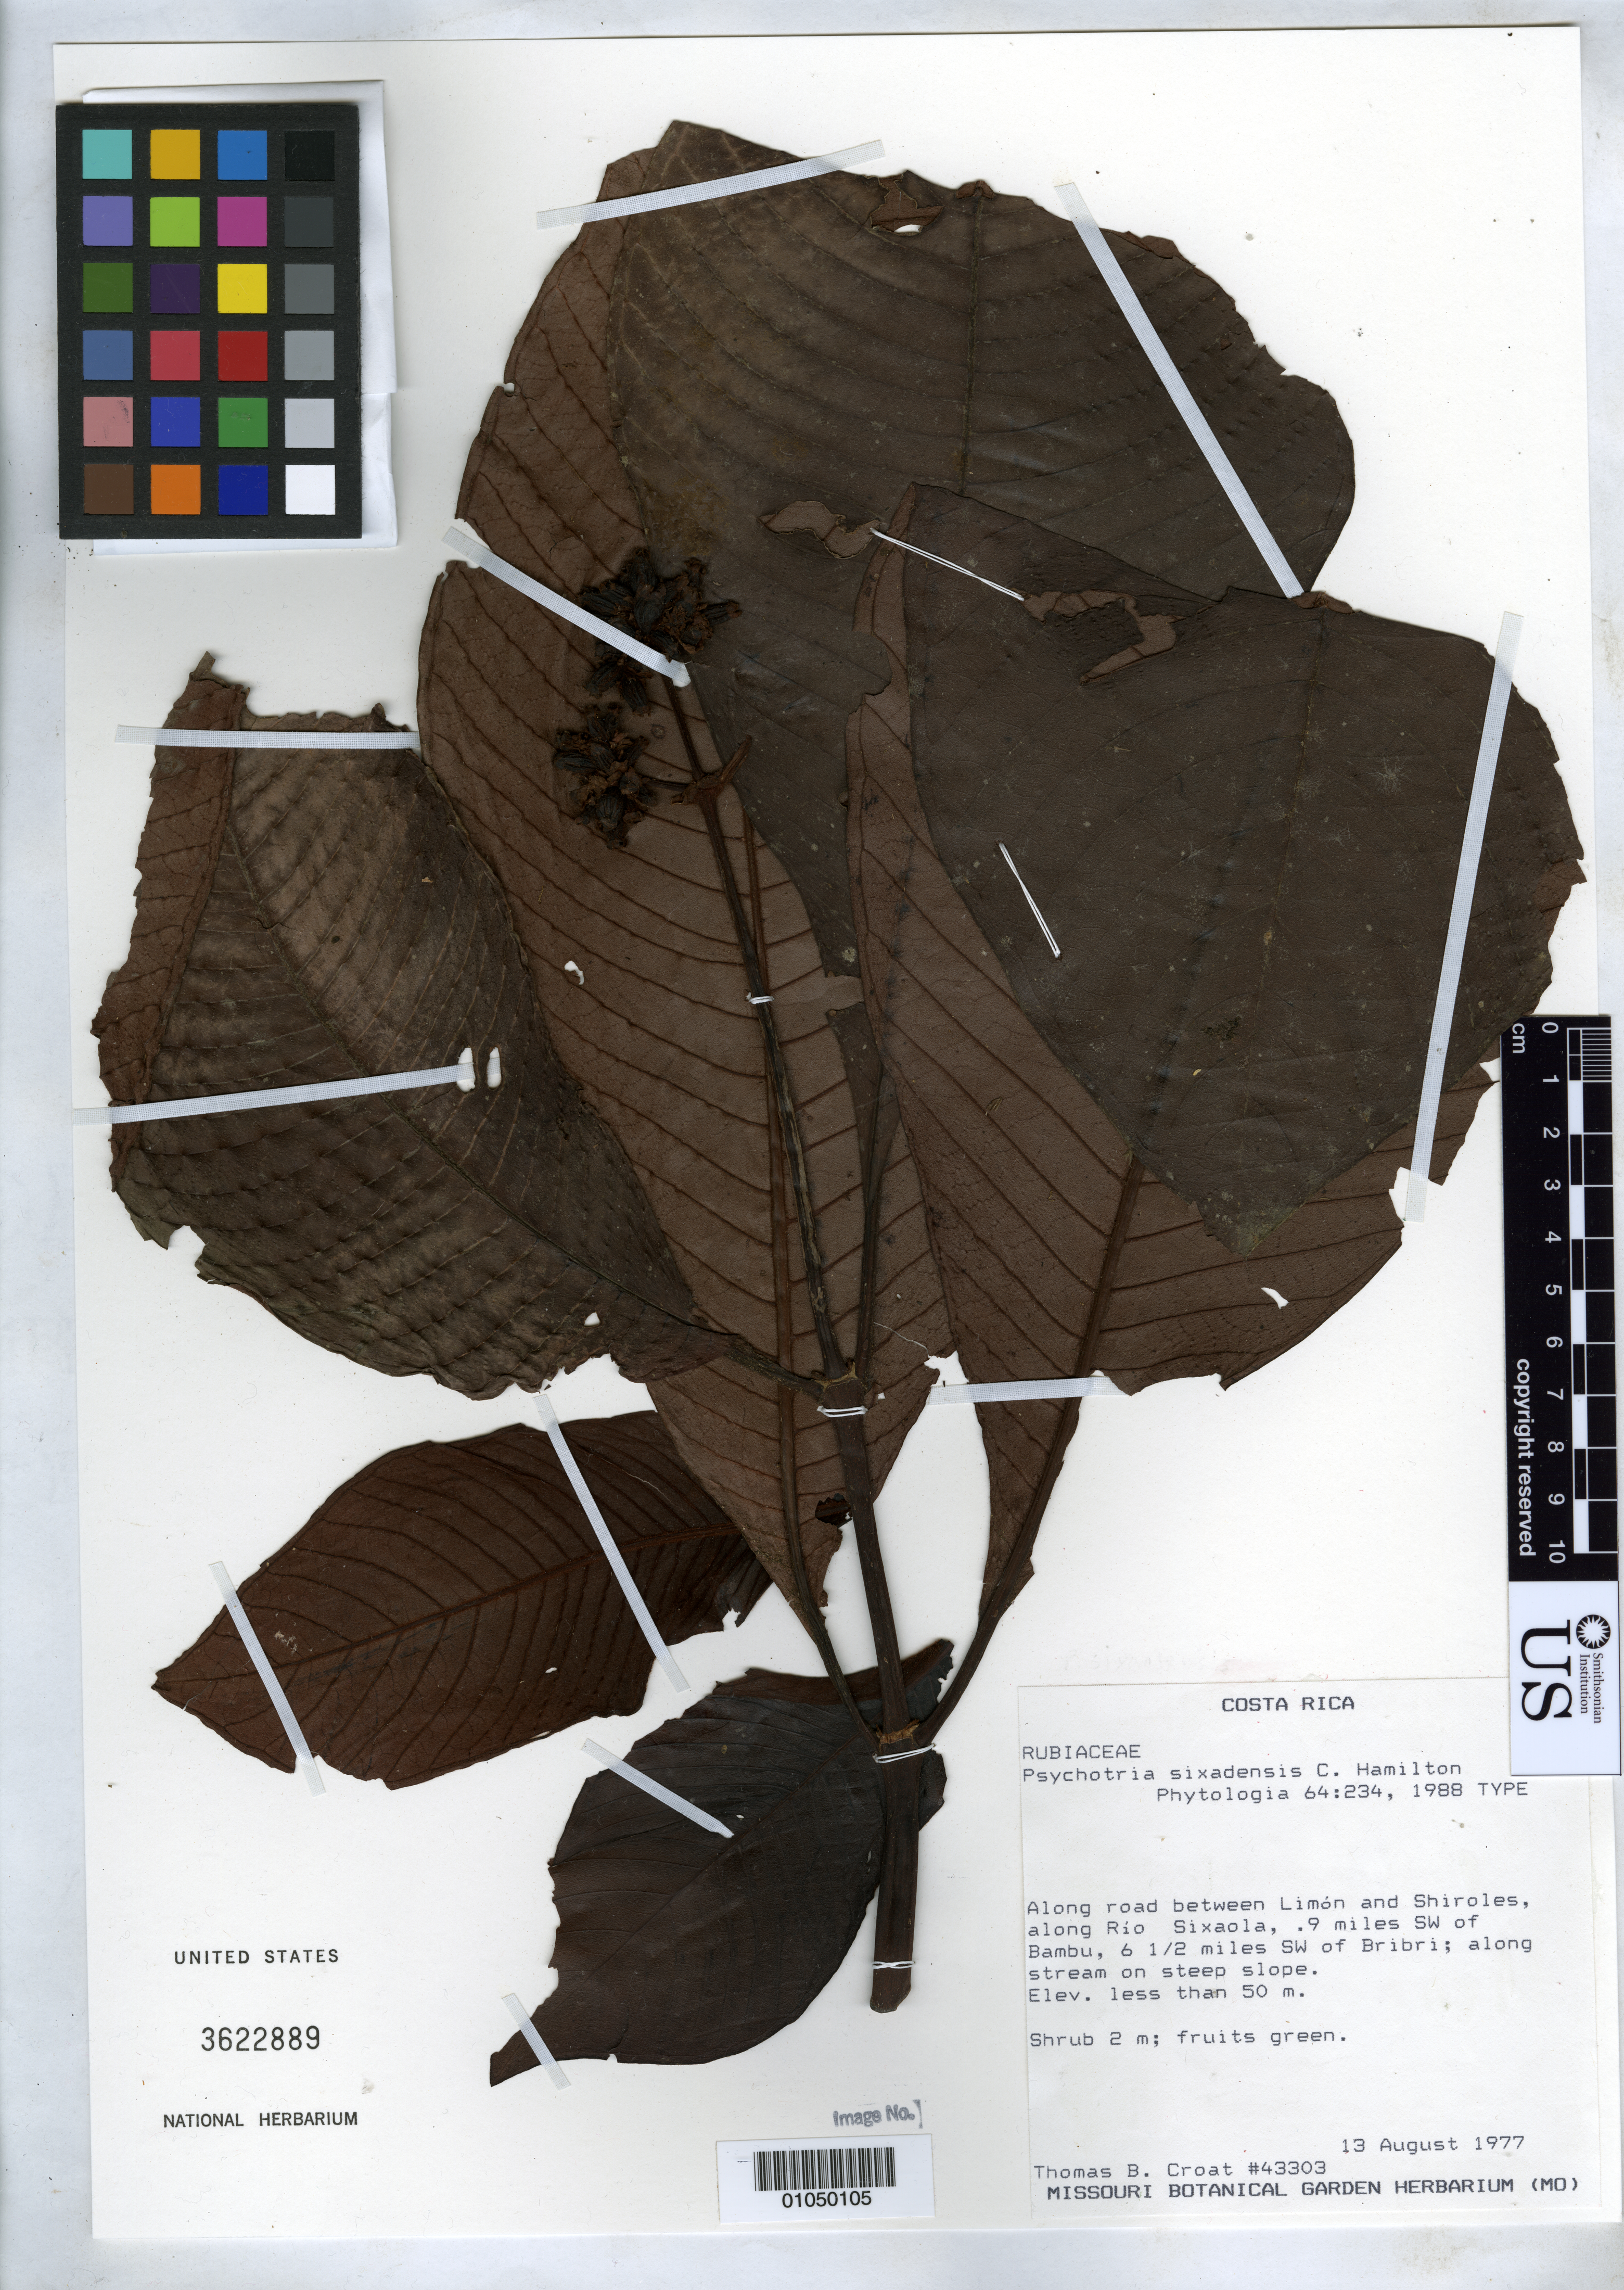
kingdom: Plantae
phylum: Tracheophyta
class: Magnoliopsida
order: Gentianales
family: Rubiaceae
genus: Psychotria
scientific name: Psychotria sixaolensis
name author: C.W. Ham.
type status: Isotype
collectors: T. B. Croat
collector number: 43303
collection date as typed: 13 Aug 1977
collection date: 1977-08-13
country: Costa Rica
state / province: Limón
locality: Along road between Limón and Shiroles, along Río Sixaola, 0.9 miles SW of Bambu, 6 1/2 miles SW of Bribri.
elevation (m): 50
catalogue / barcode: US 3622889